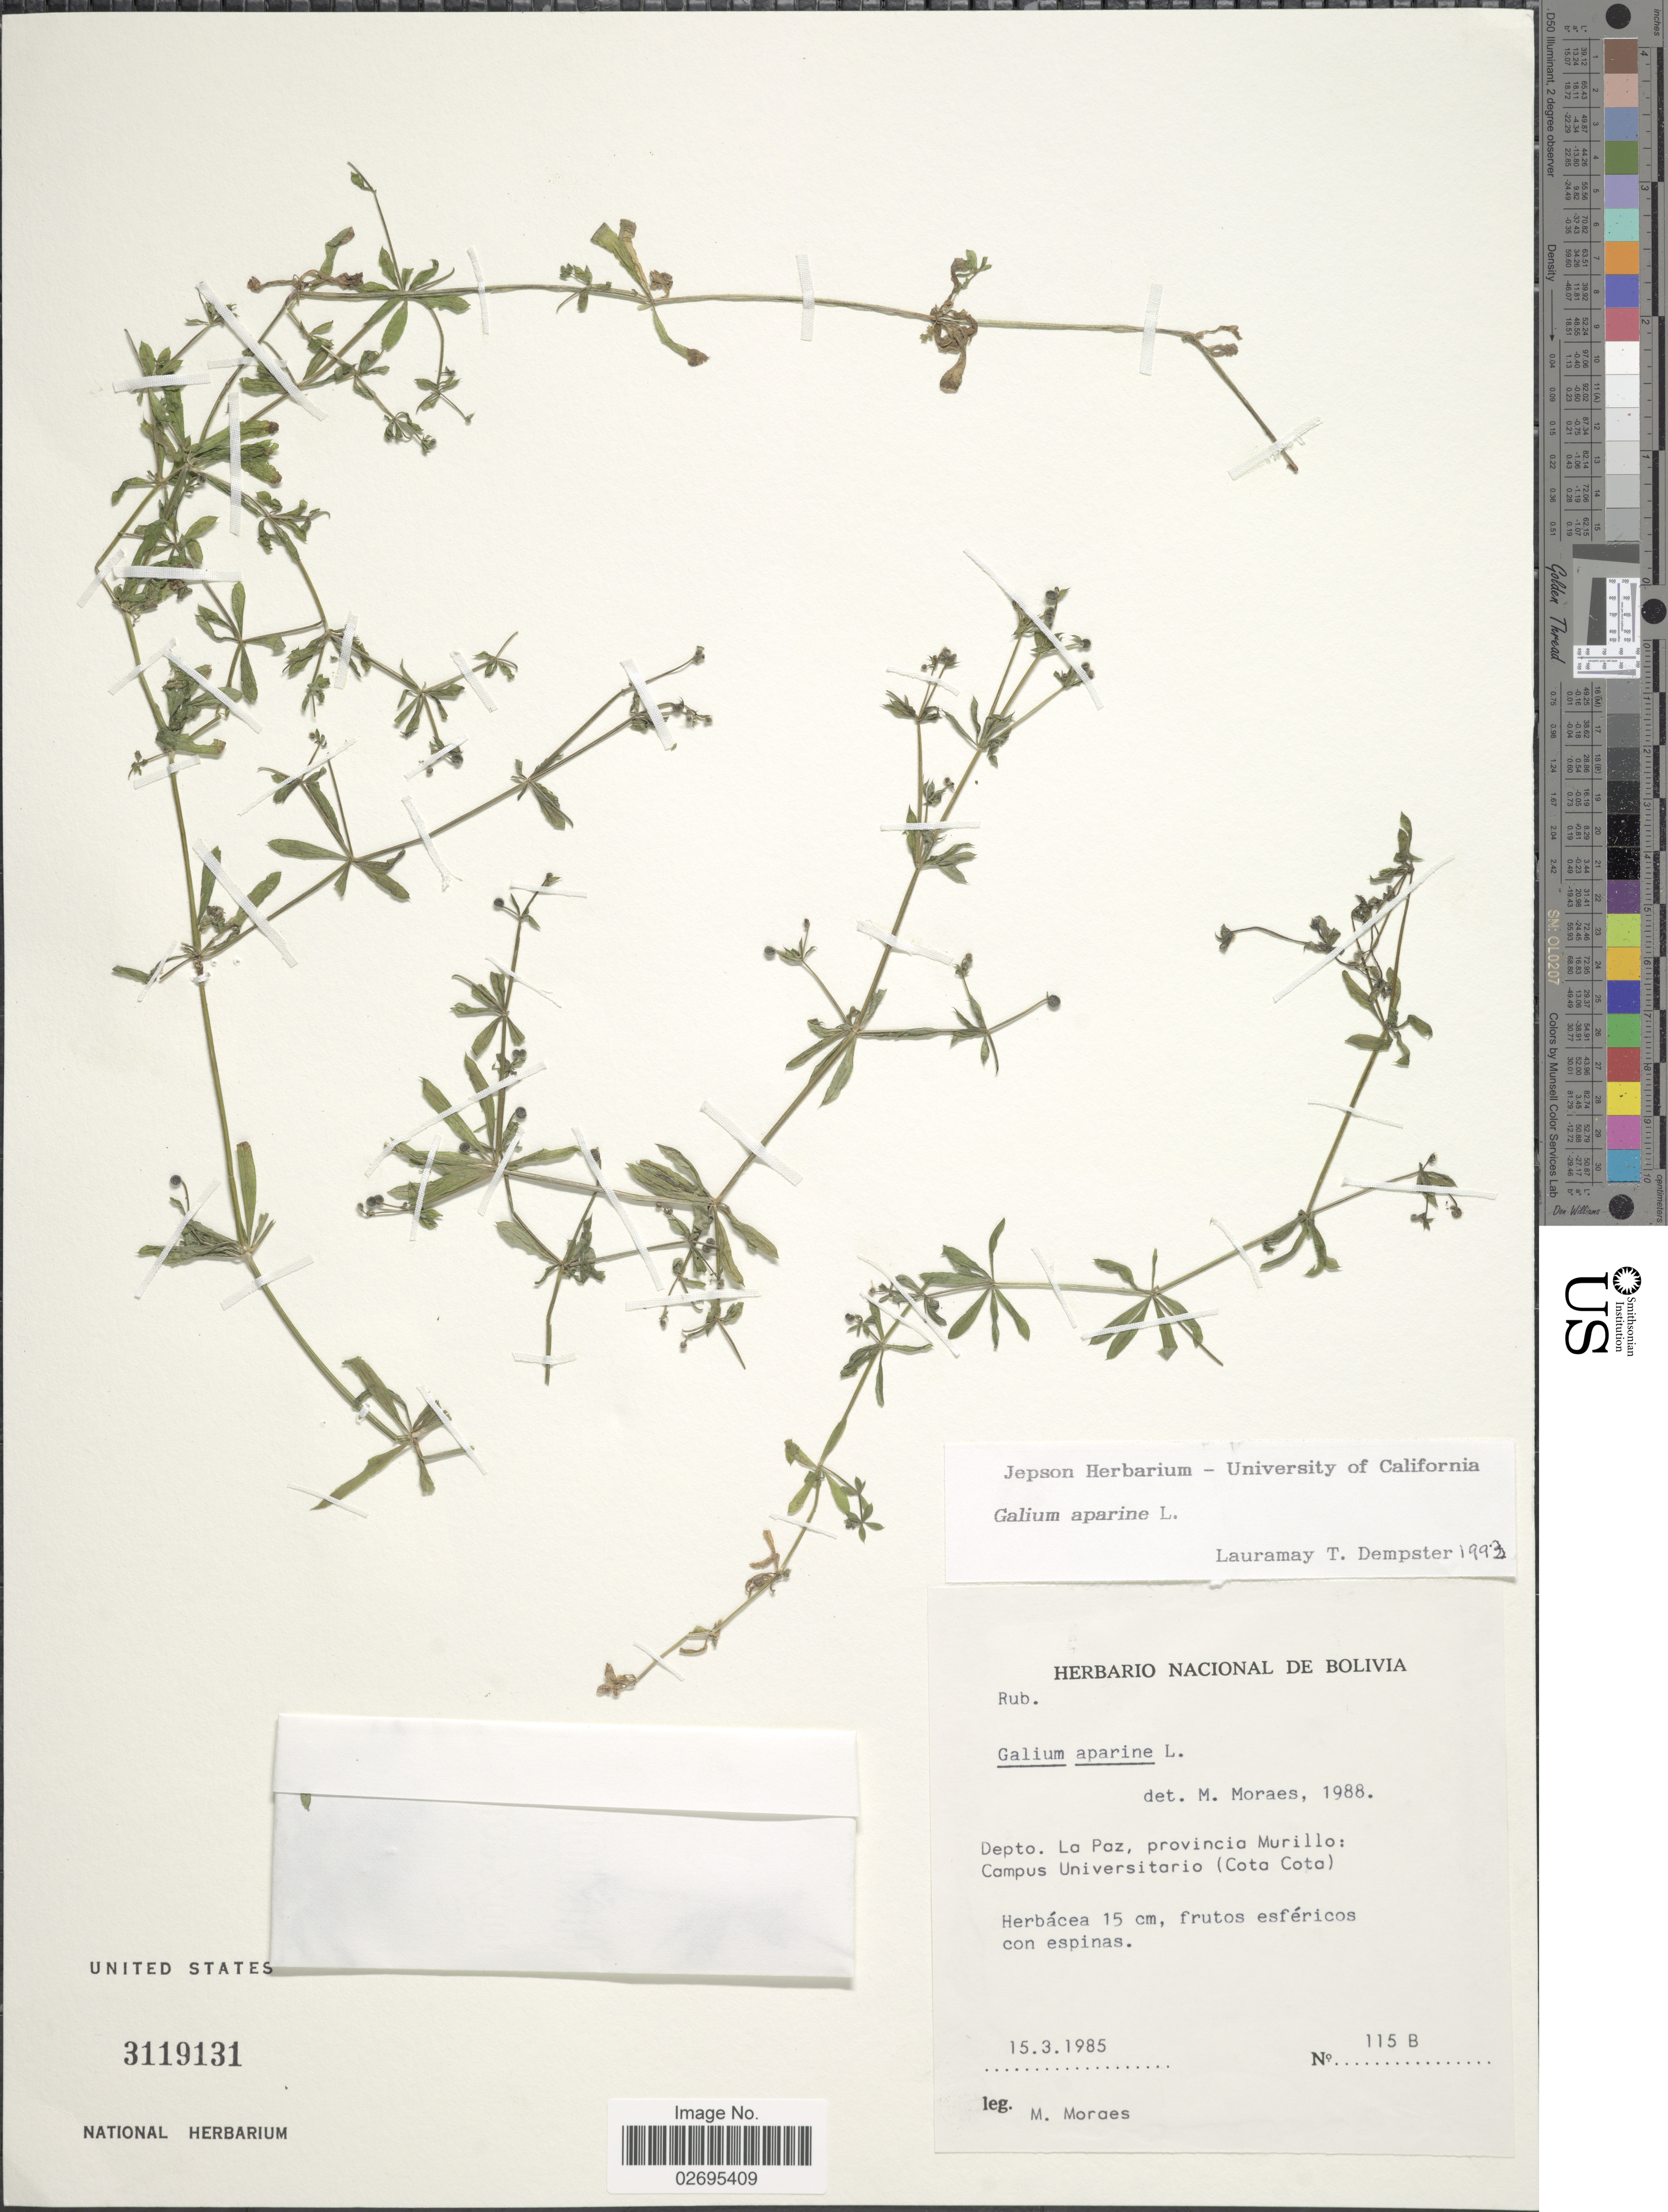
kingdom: Plantae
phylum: Tracheophyta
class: Magnoliopsida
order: Gentianales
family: Rubiaceae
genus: Galium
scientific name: Galium aparine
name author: L.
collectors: M. Moraes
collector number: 115B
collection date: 1985-03-15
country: Bolivia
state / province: La Paz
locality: Provincia Murillo: Campus Universitario (Cota Cota)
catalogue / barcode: US 3119131